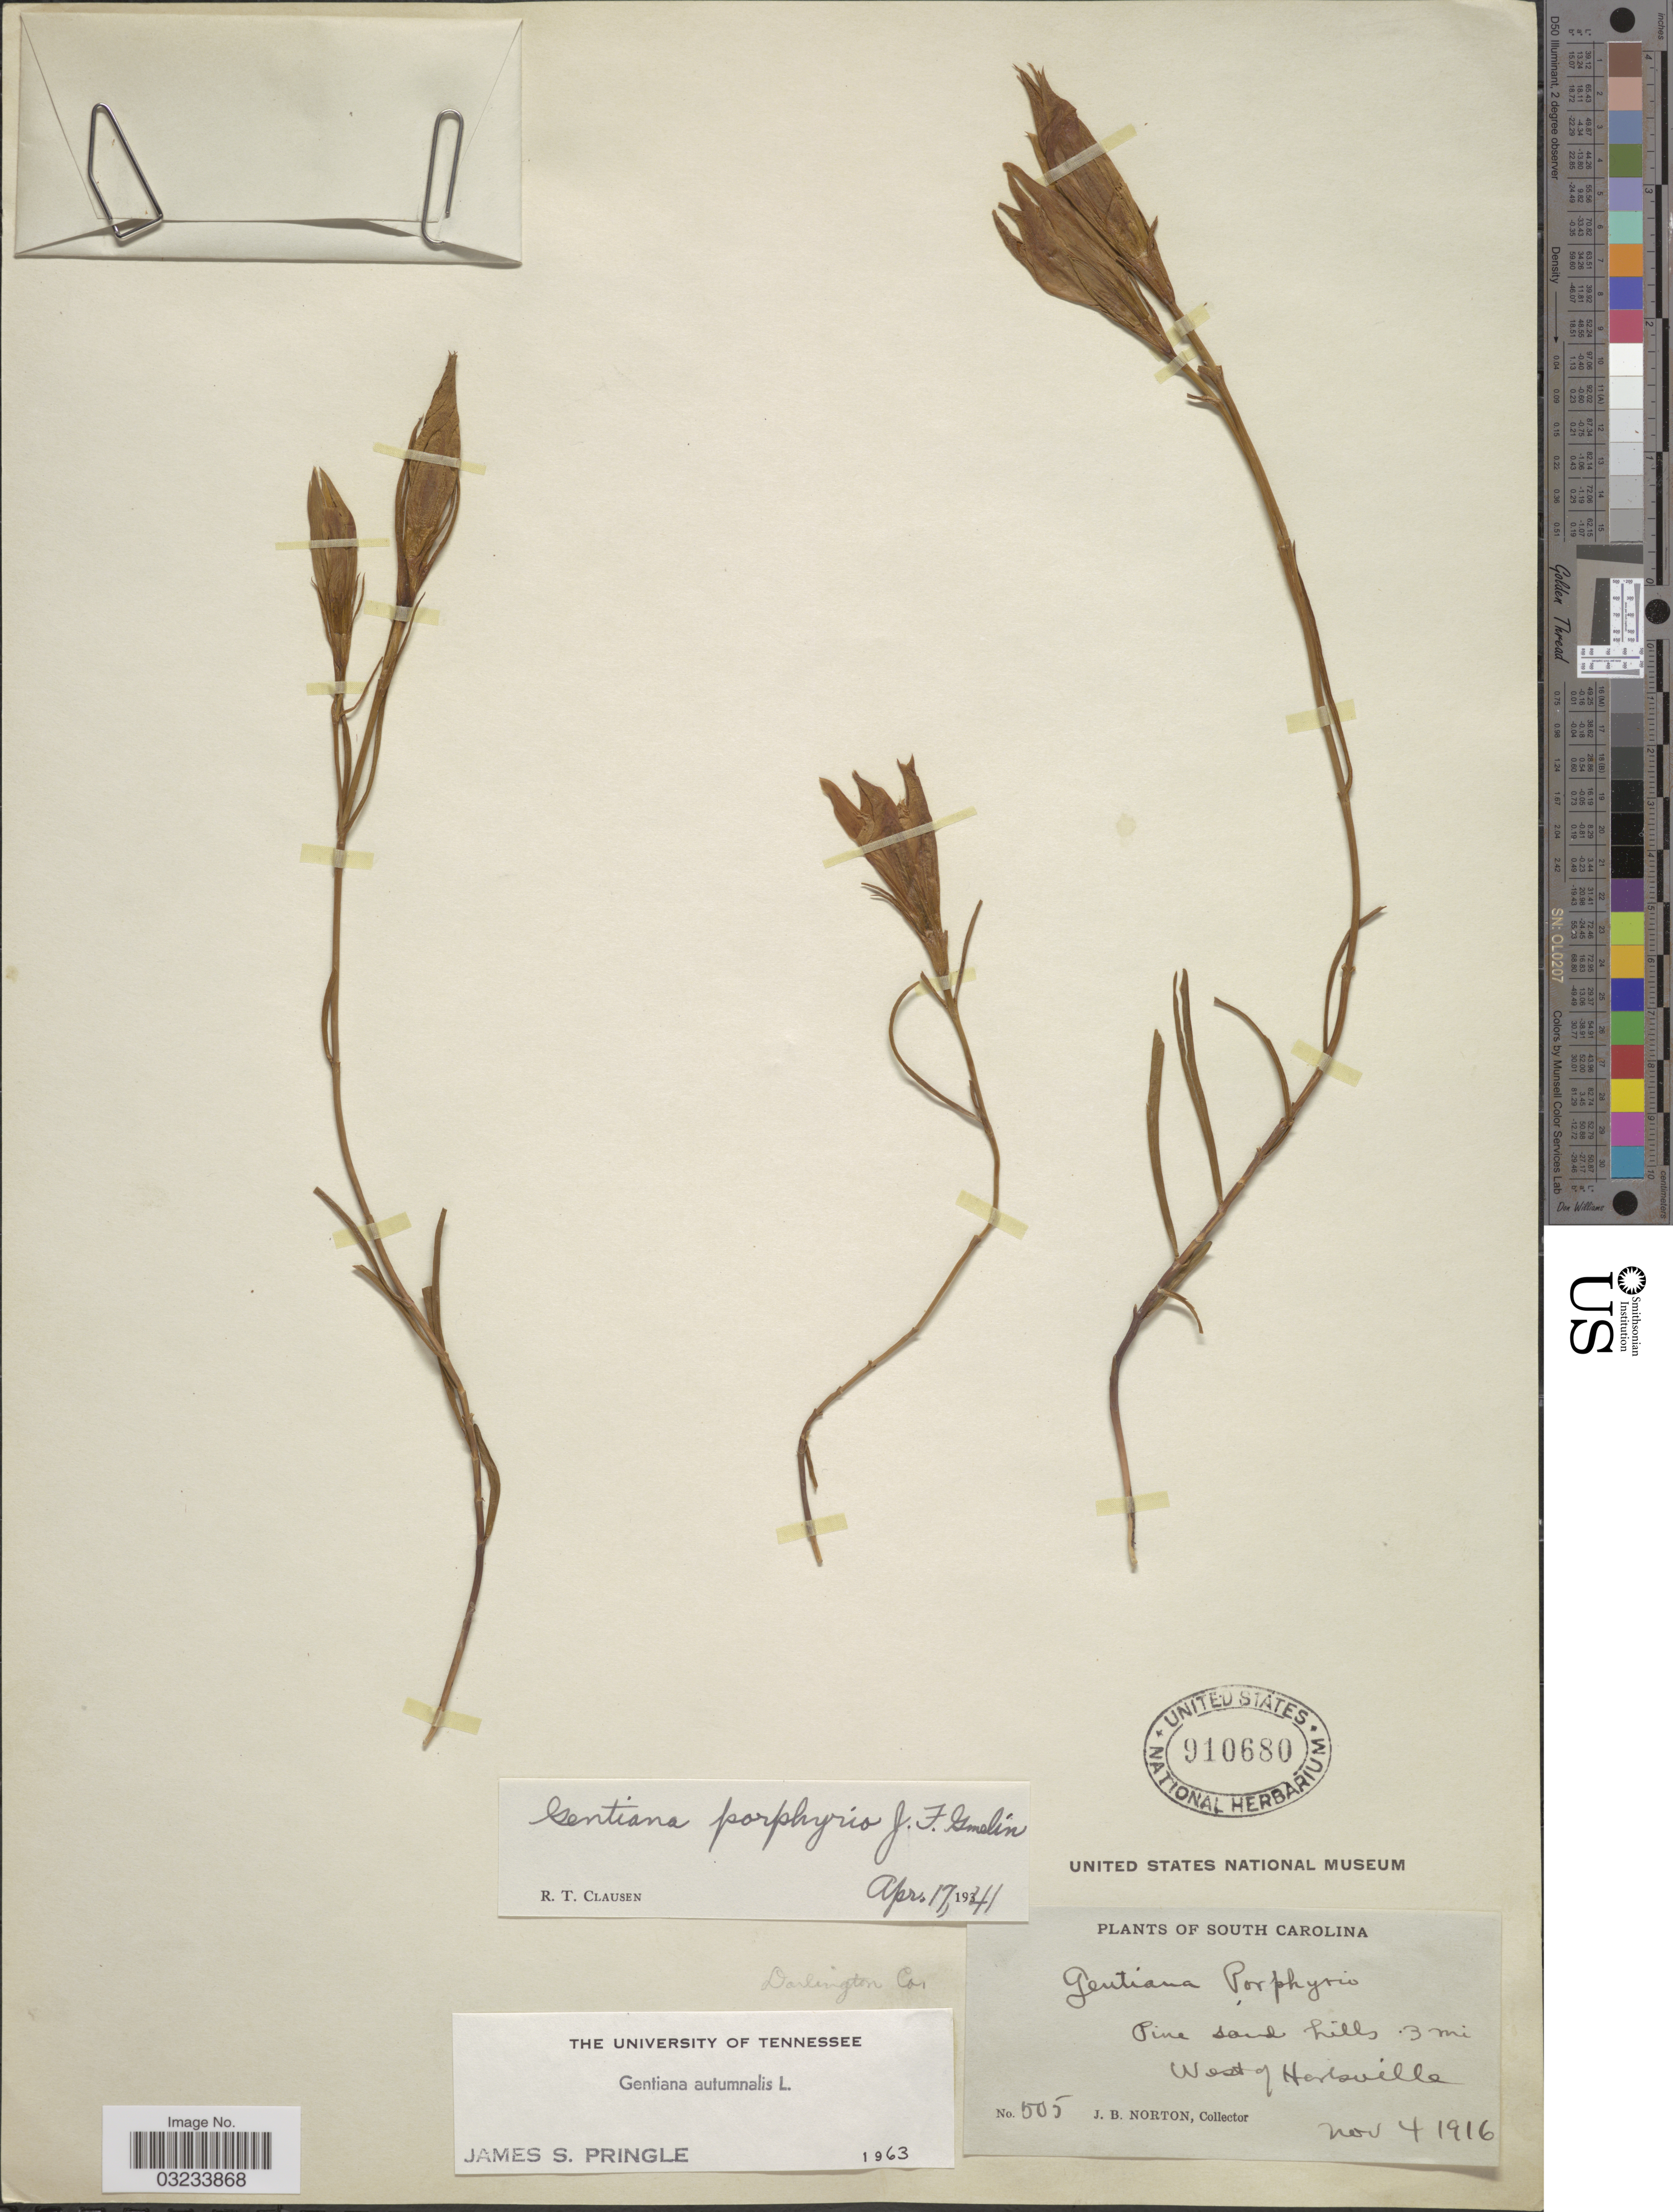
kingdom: Plantae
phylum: Tracheophyta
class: Magnoliopsida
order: Gentianales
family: Gentianaceae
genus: Gentiana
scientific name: Gentiana autumnalis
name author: L.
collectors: J. B. Norton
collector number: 505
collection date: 1916-11-04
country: United States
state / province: South Carolina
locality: Pine sand hills 3 mi West of Hartsville, Darlington Co.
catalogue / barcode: US 910680